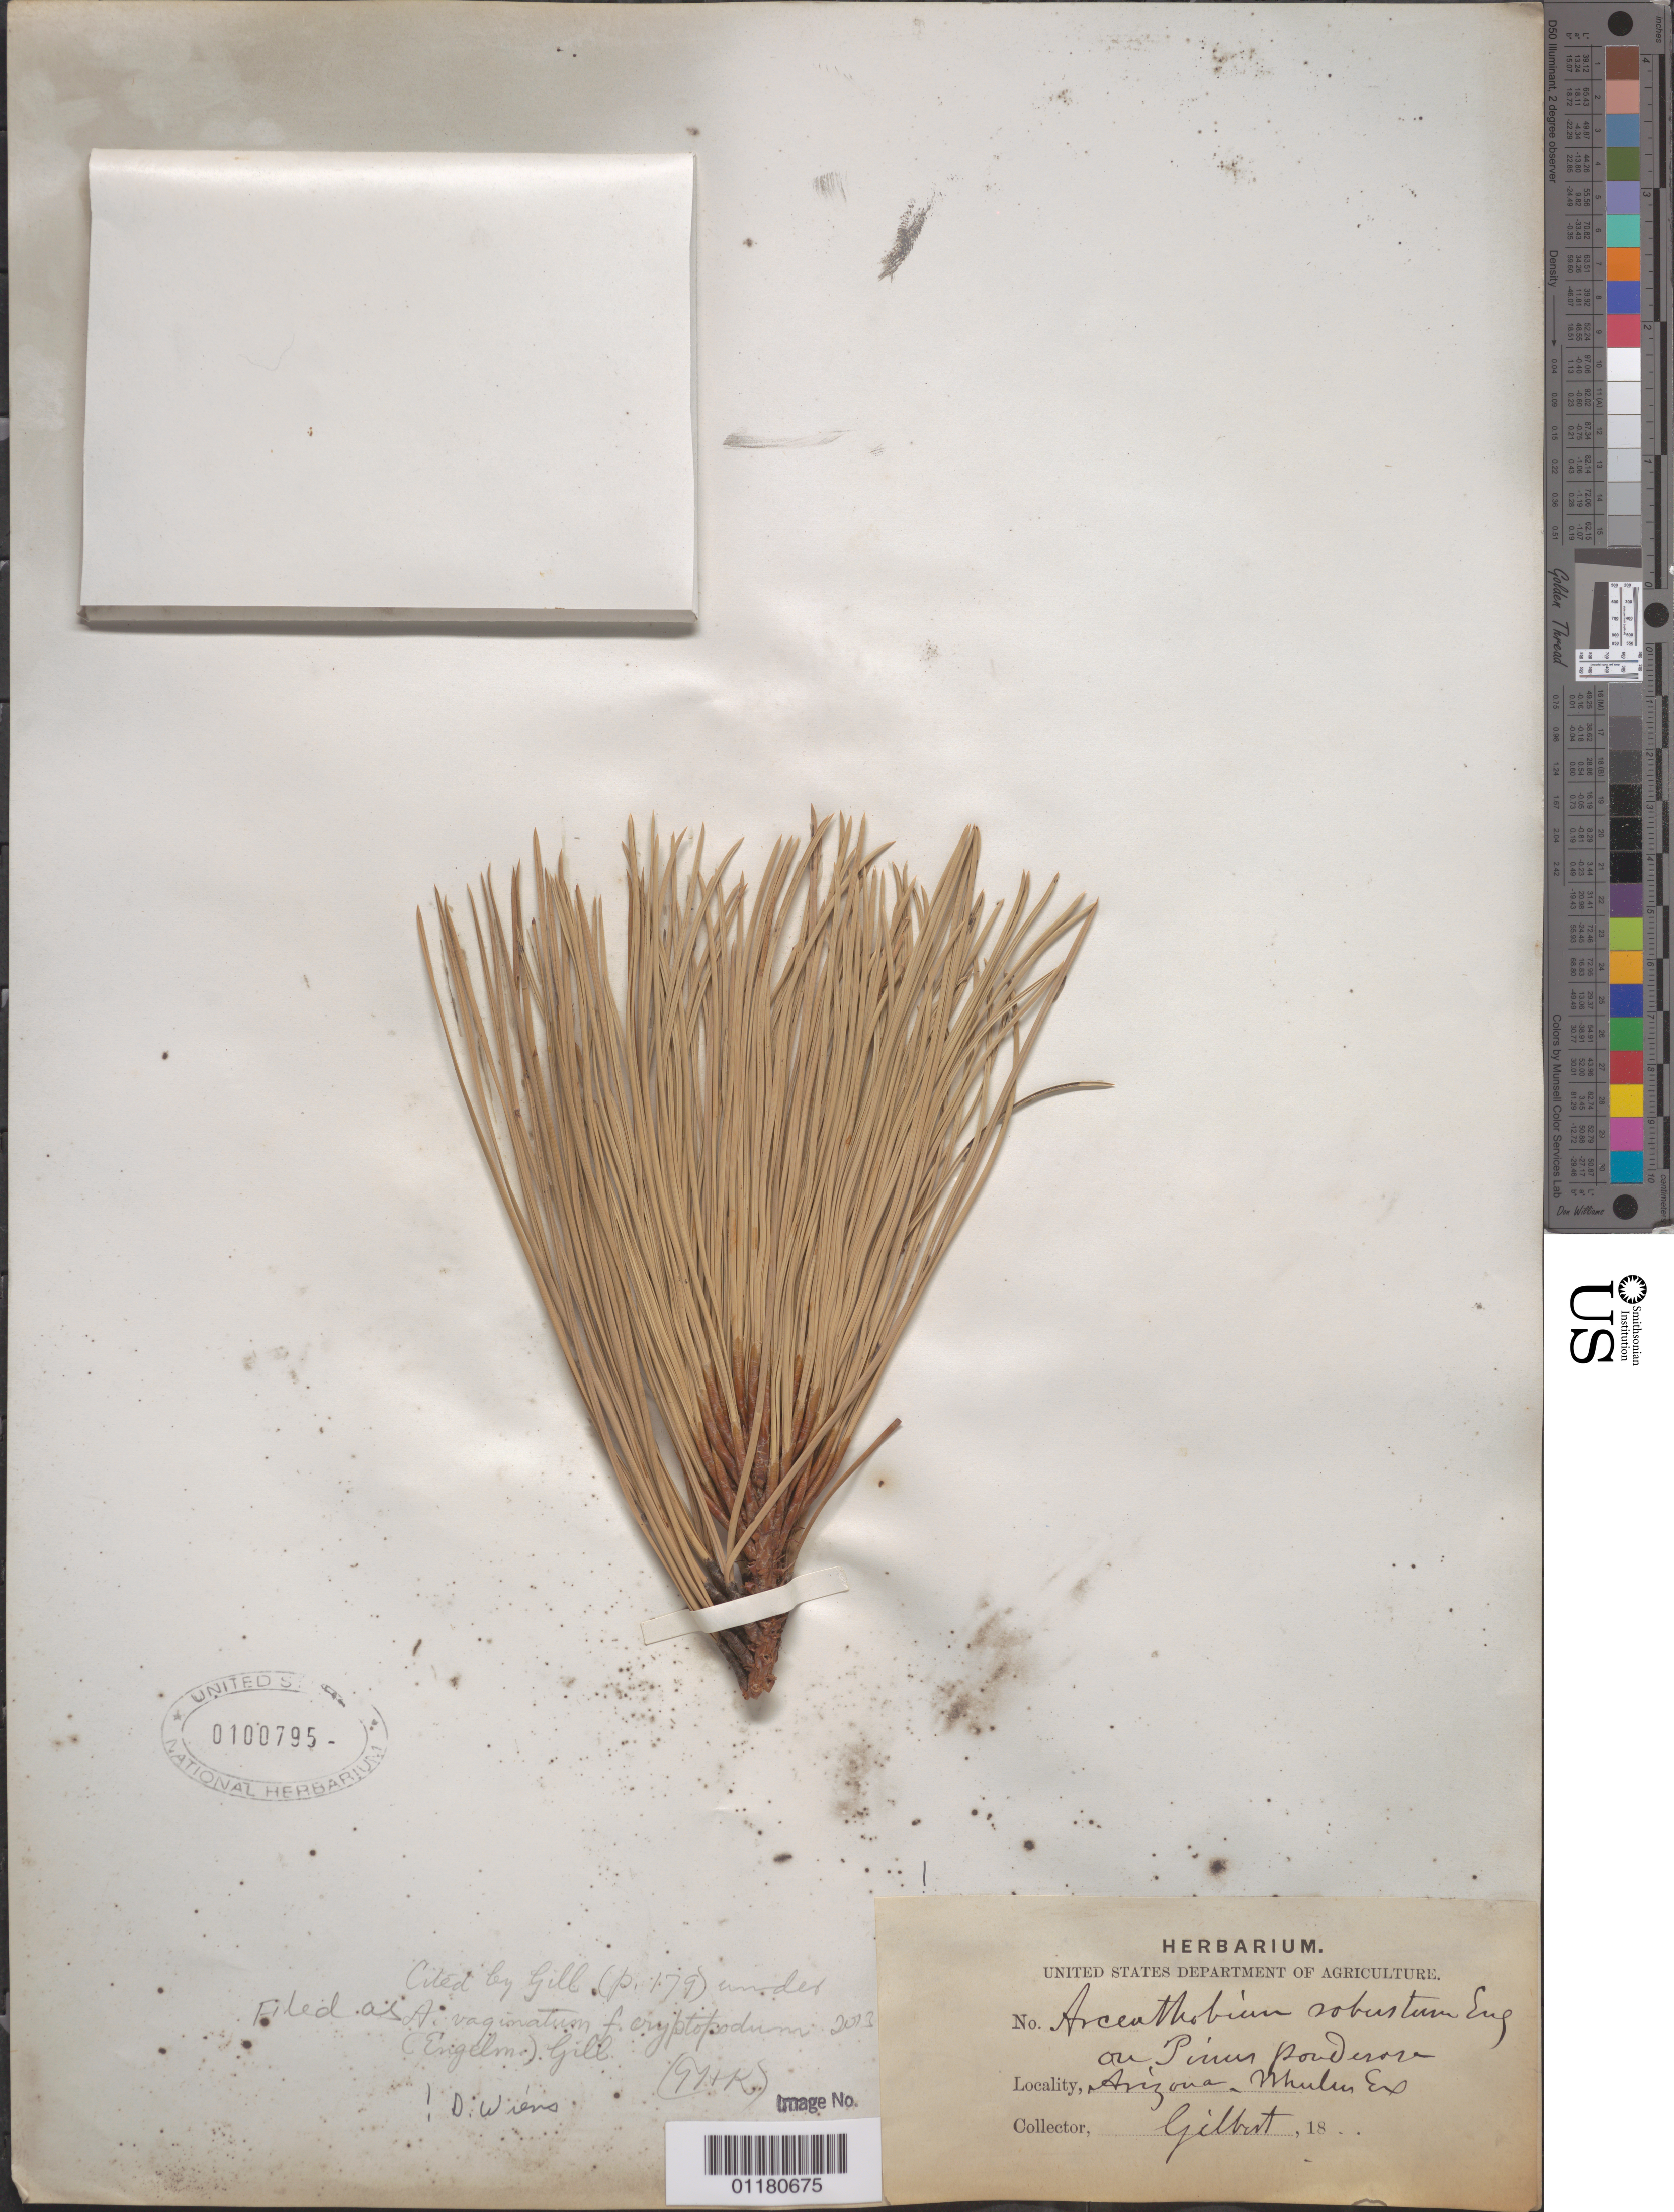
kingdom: Plantae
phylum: Tracheophyta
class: Magnoliopsida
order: Santalales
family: Viscaceae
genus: Arceuthobium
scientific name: Arceuthobium vaginatum var. cryptopodum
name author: (Engelm.) Cronq.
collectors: -. Gilbert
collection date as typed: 18--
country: United States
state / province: Arizona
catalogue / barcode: US 100795